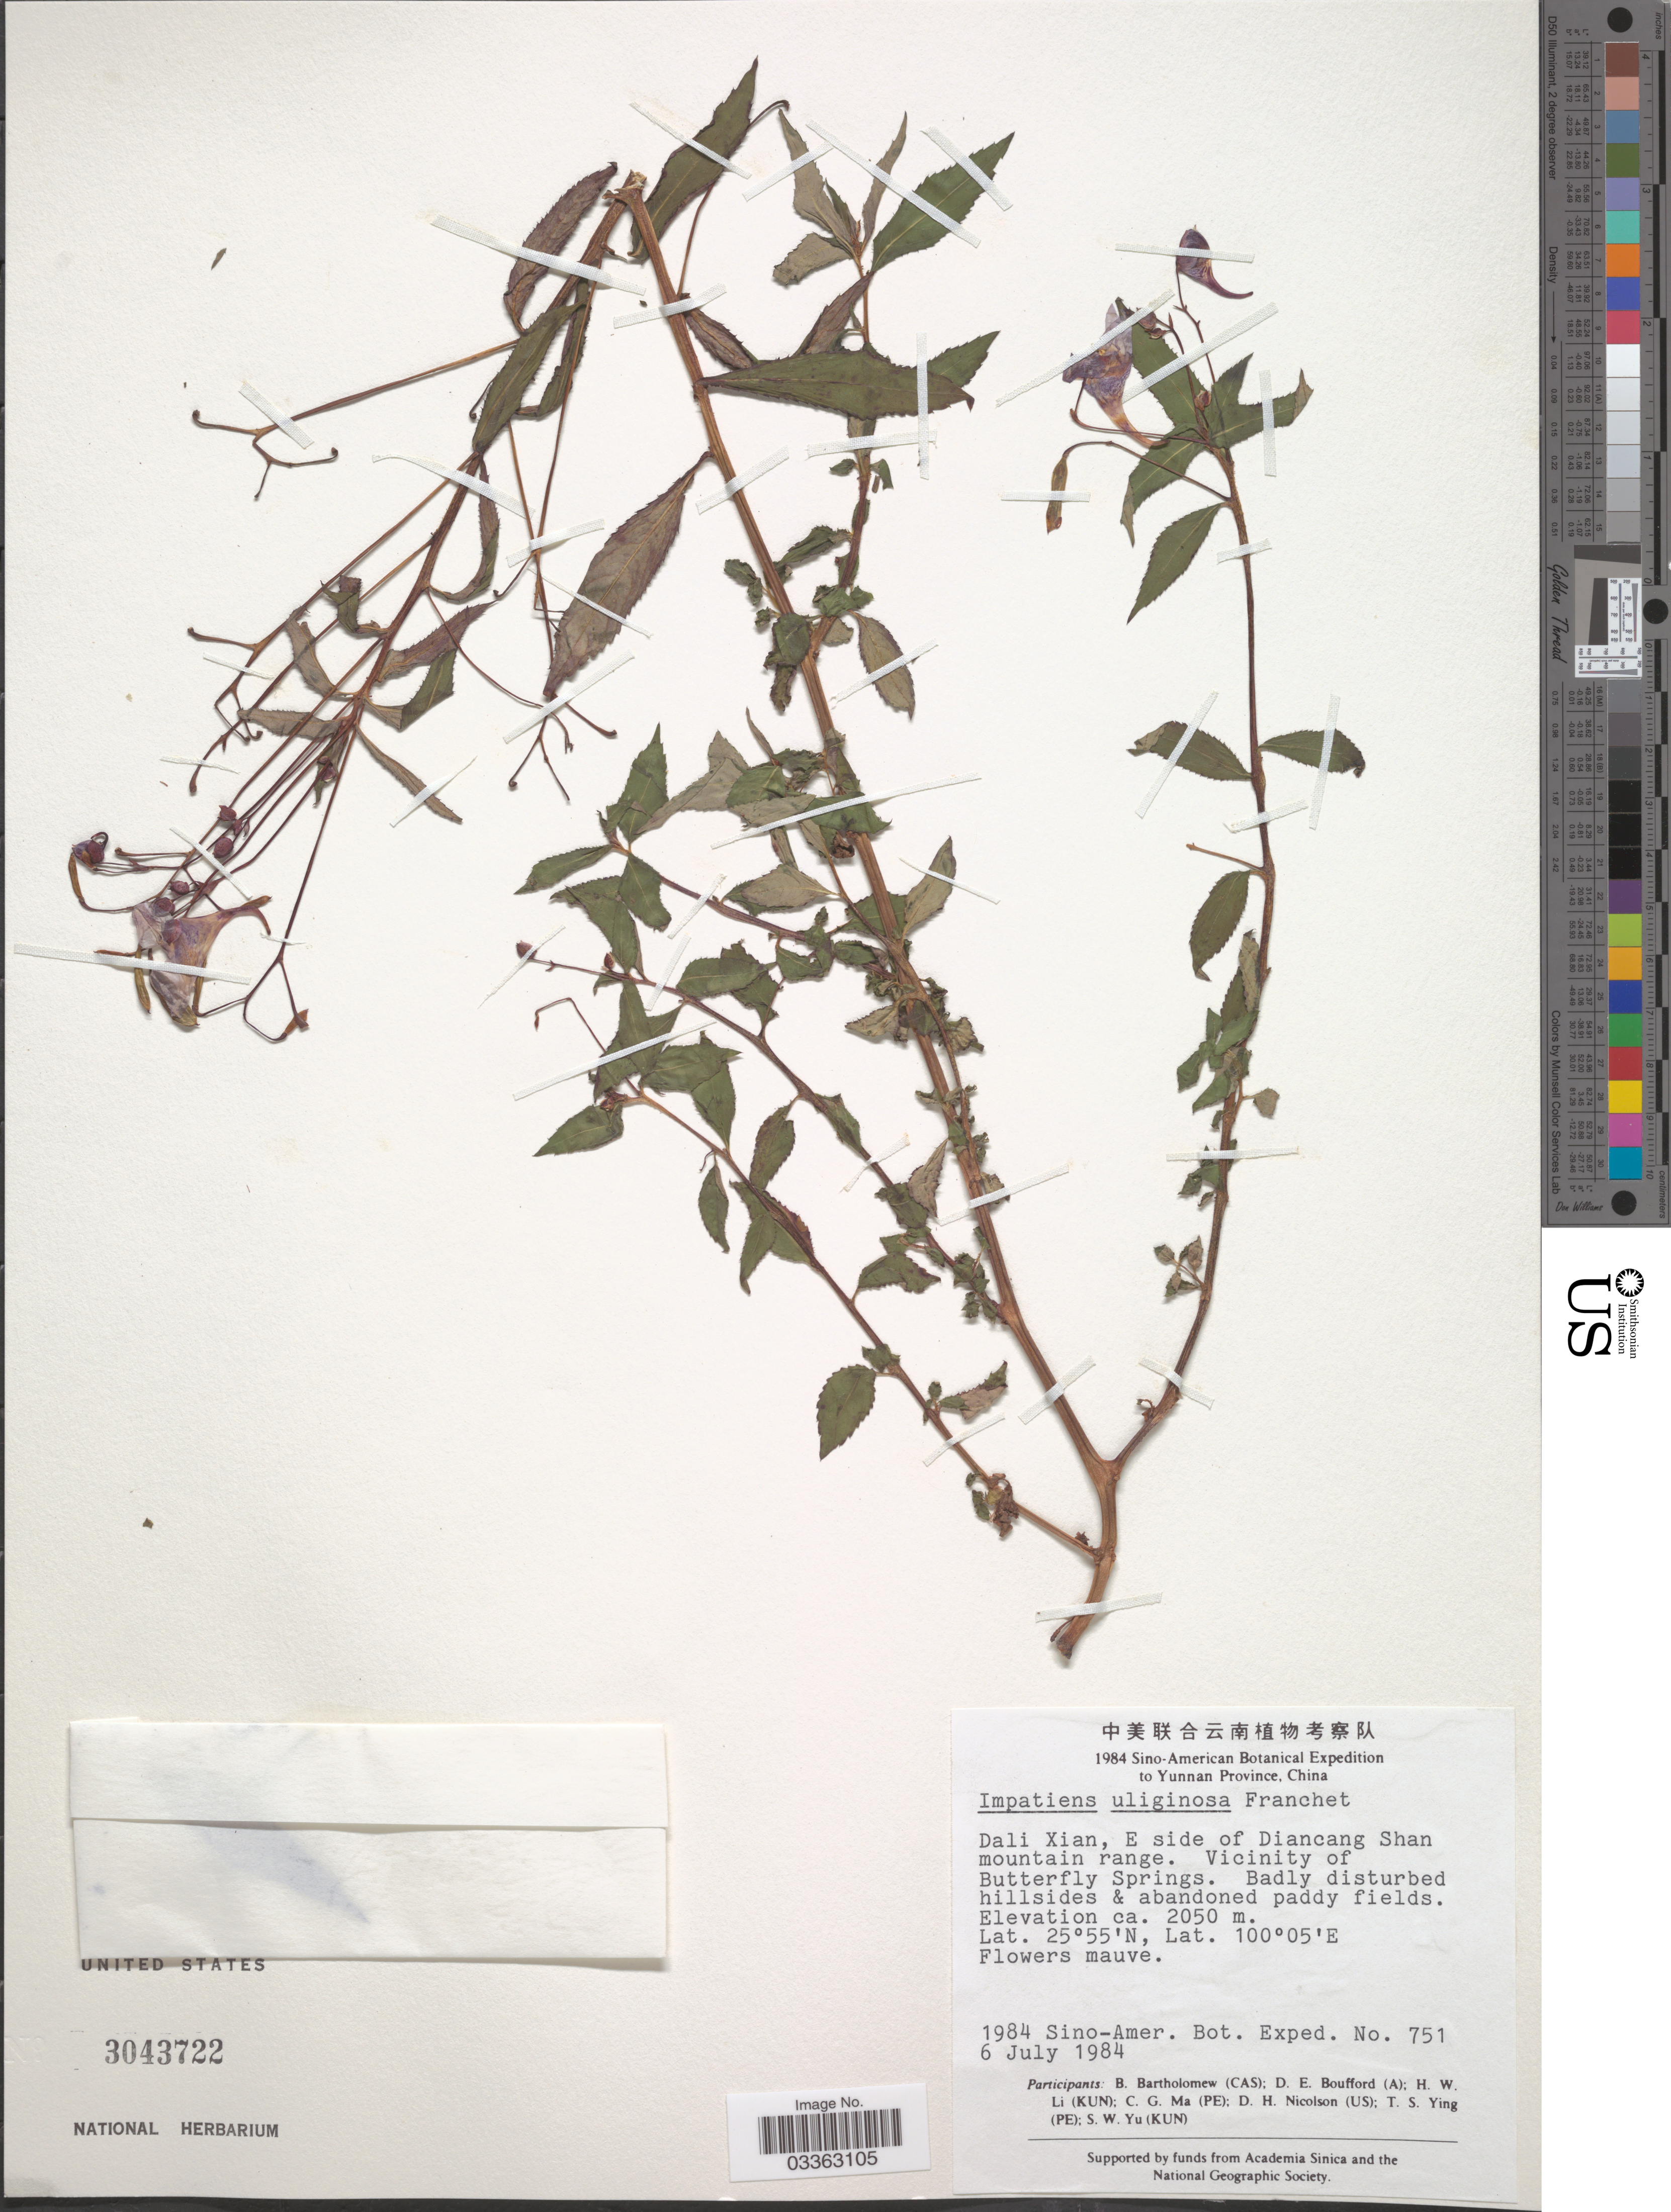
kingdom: Plantae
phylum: Tracheophyta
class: Magnoliopsida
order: Ericales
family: Balsaminaceae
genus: Impatiens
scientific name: Impatiens uliginosa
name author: Franch.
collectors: Sino-Amer. Bot. Exped. 1984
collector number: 751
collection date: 1984-07-06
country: China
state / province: Yunnan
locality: Dali Xian, E side of Diancang Shan mountain range. Vicinity of Butterfly Springs.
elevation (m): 2050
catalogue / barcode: US 3043722